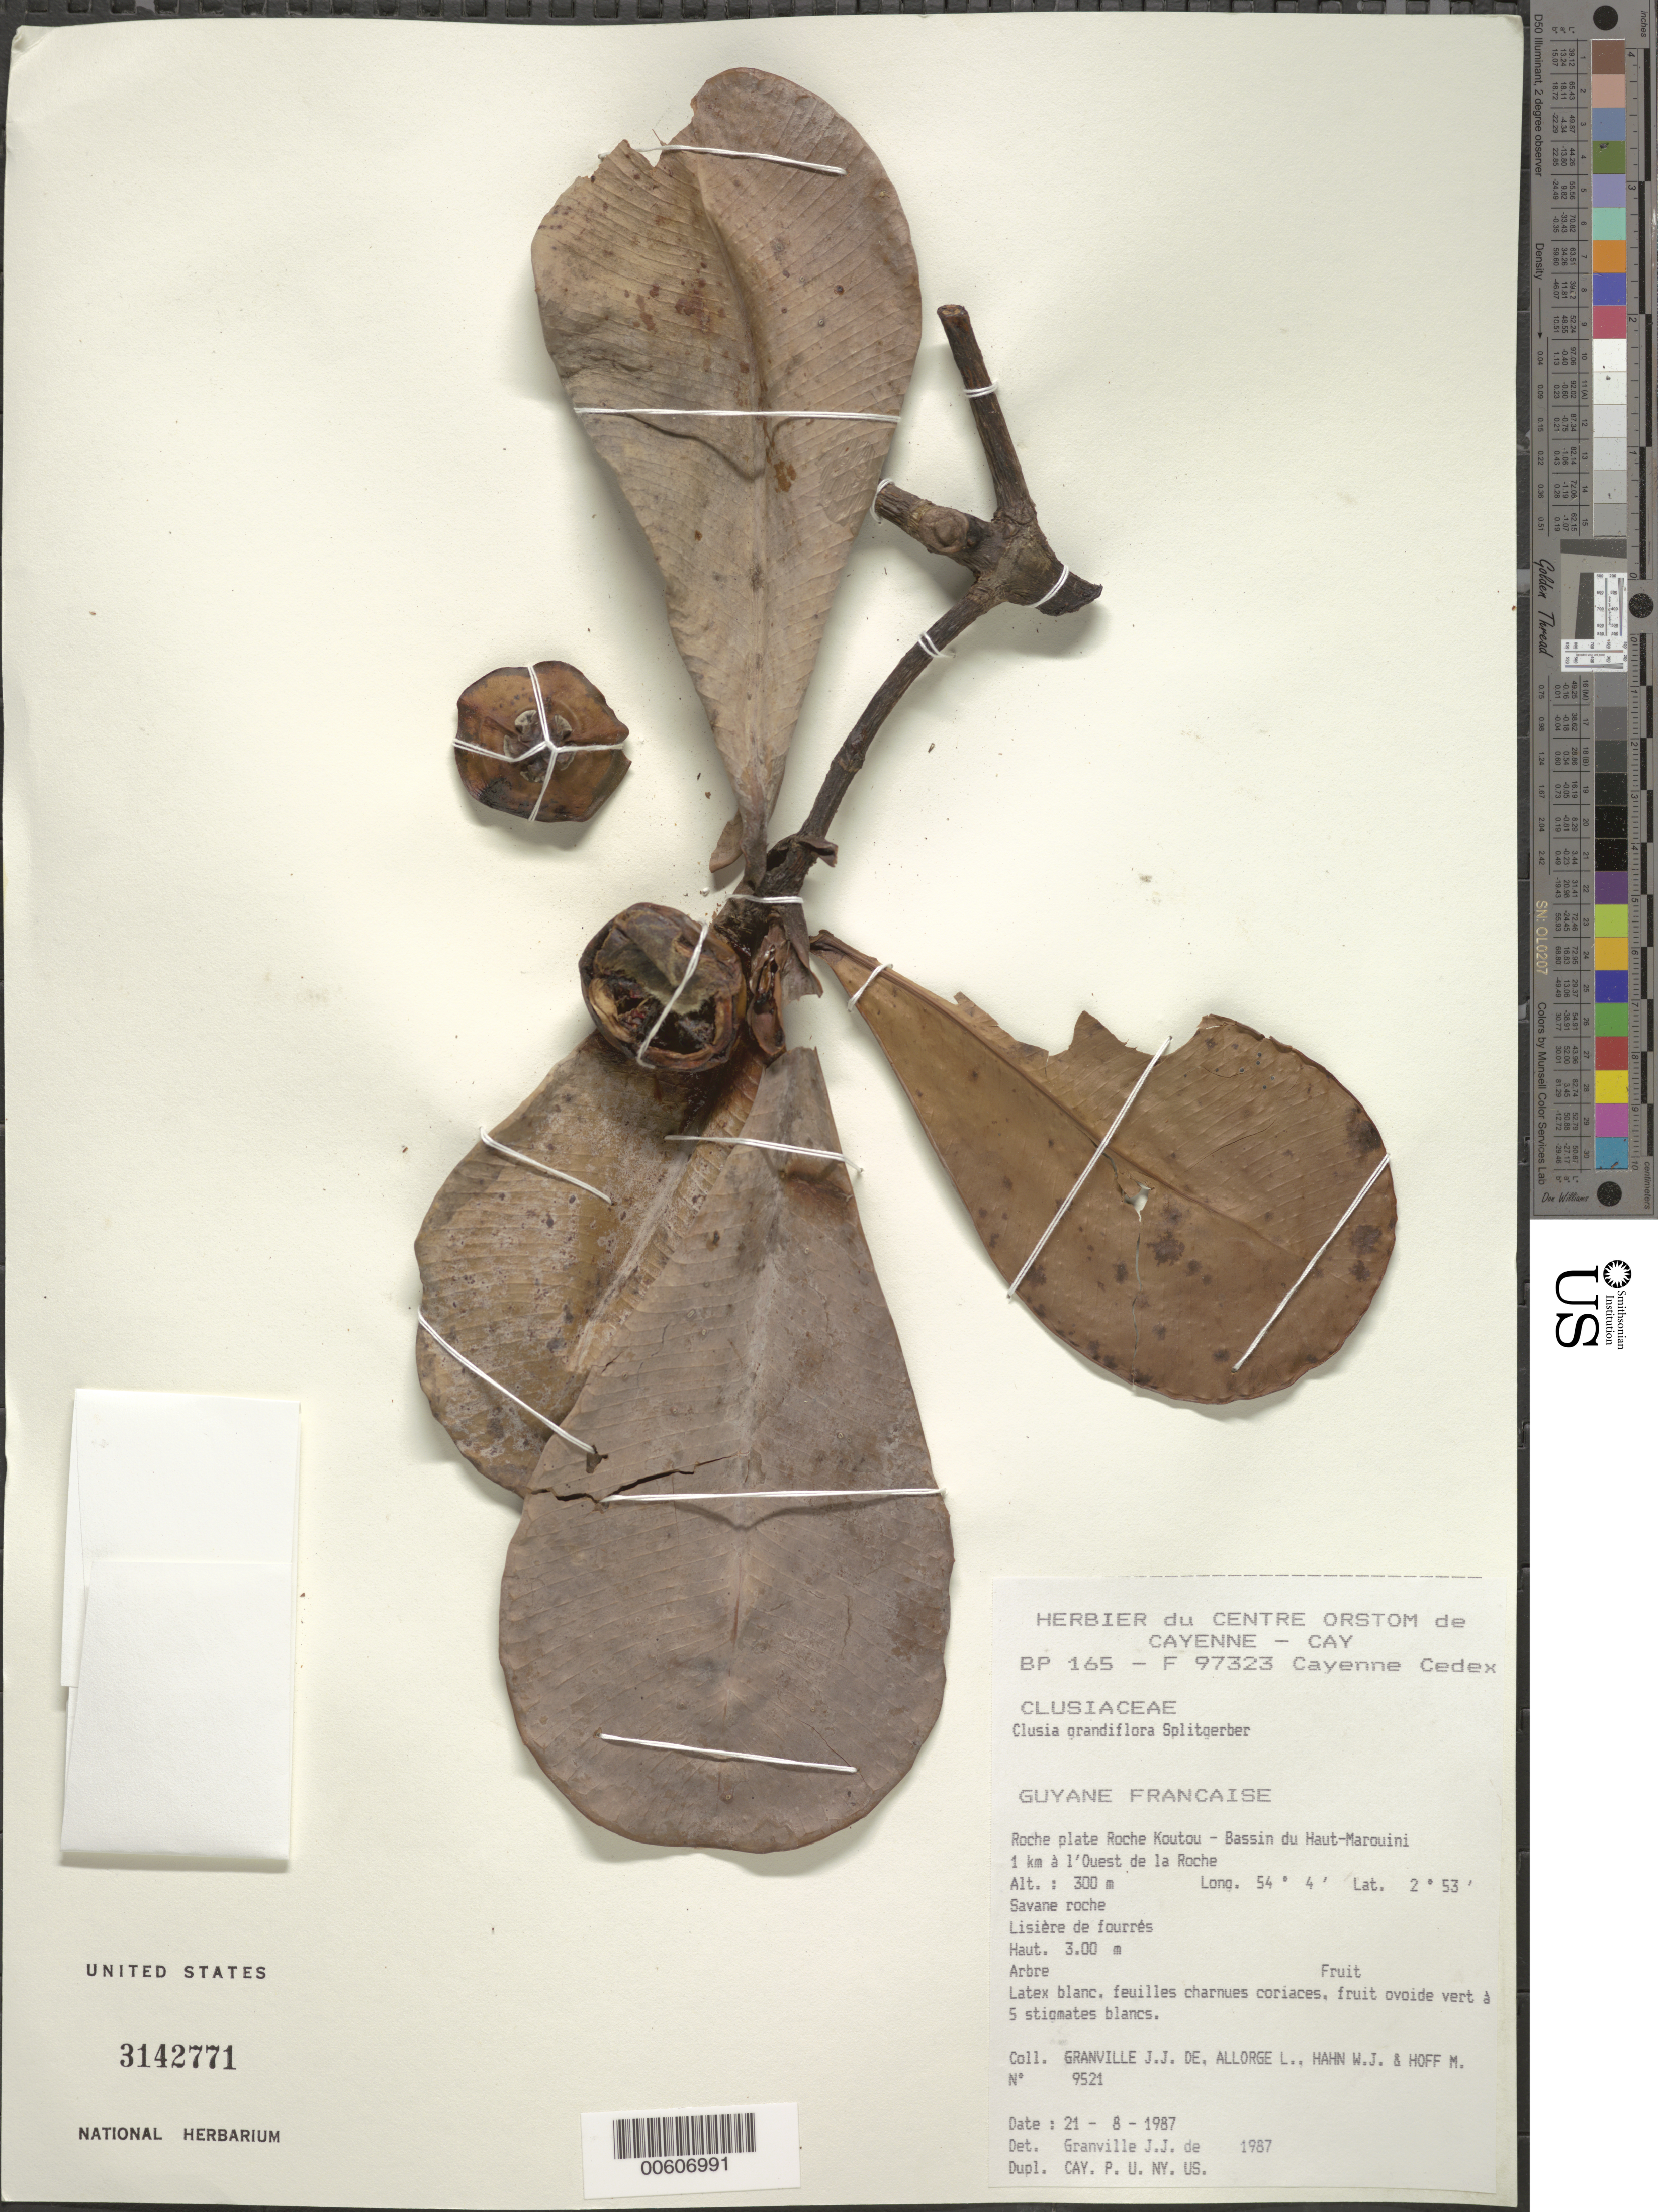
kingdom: Plantae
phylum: Tracheophyta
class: Magnoliopsida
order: Malpighiales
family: Clusiaceae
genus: Clusia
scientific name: Clusia grandiflora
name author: Splitg.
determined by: Granville, J. J. de, (CAY), Institut de Recherche pour le Developpement (IRD) (FRENCH GUIANA)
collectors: J.-J. de Granville, L. Allorge, W. J. Hahn & M. Hoff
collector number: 9521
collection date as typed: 21-Aug-87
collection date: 1987-08-21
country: French Guiana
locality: Roche Koutou, Bassin du Haut-Marouini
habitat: Savane roche. Lisiere de fourres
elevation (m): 300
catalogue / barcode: US 3142771